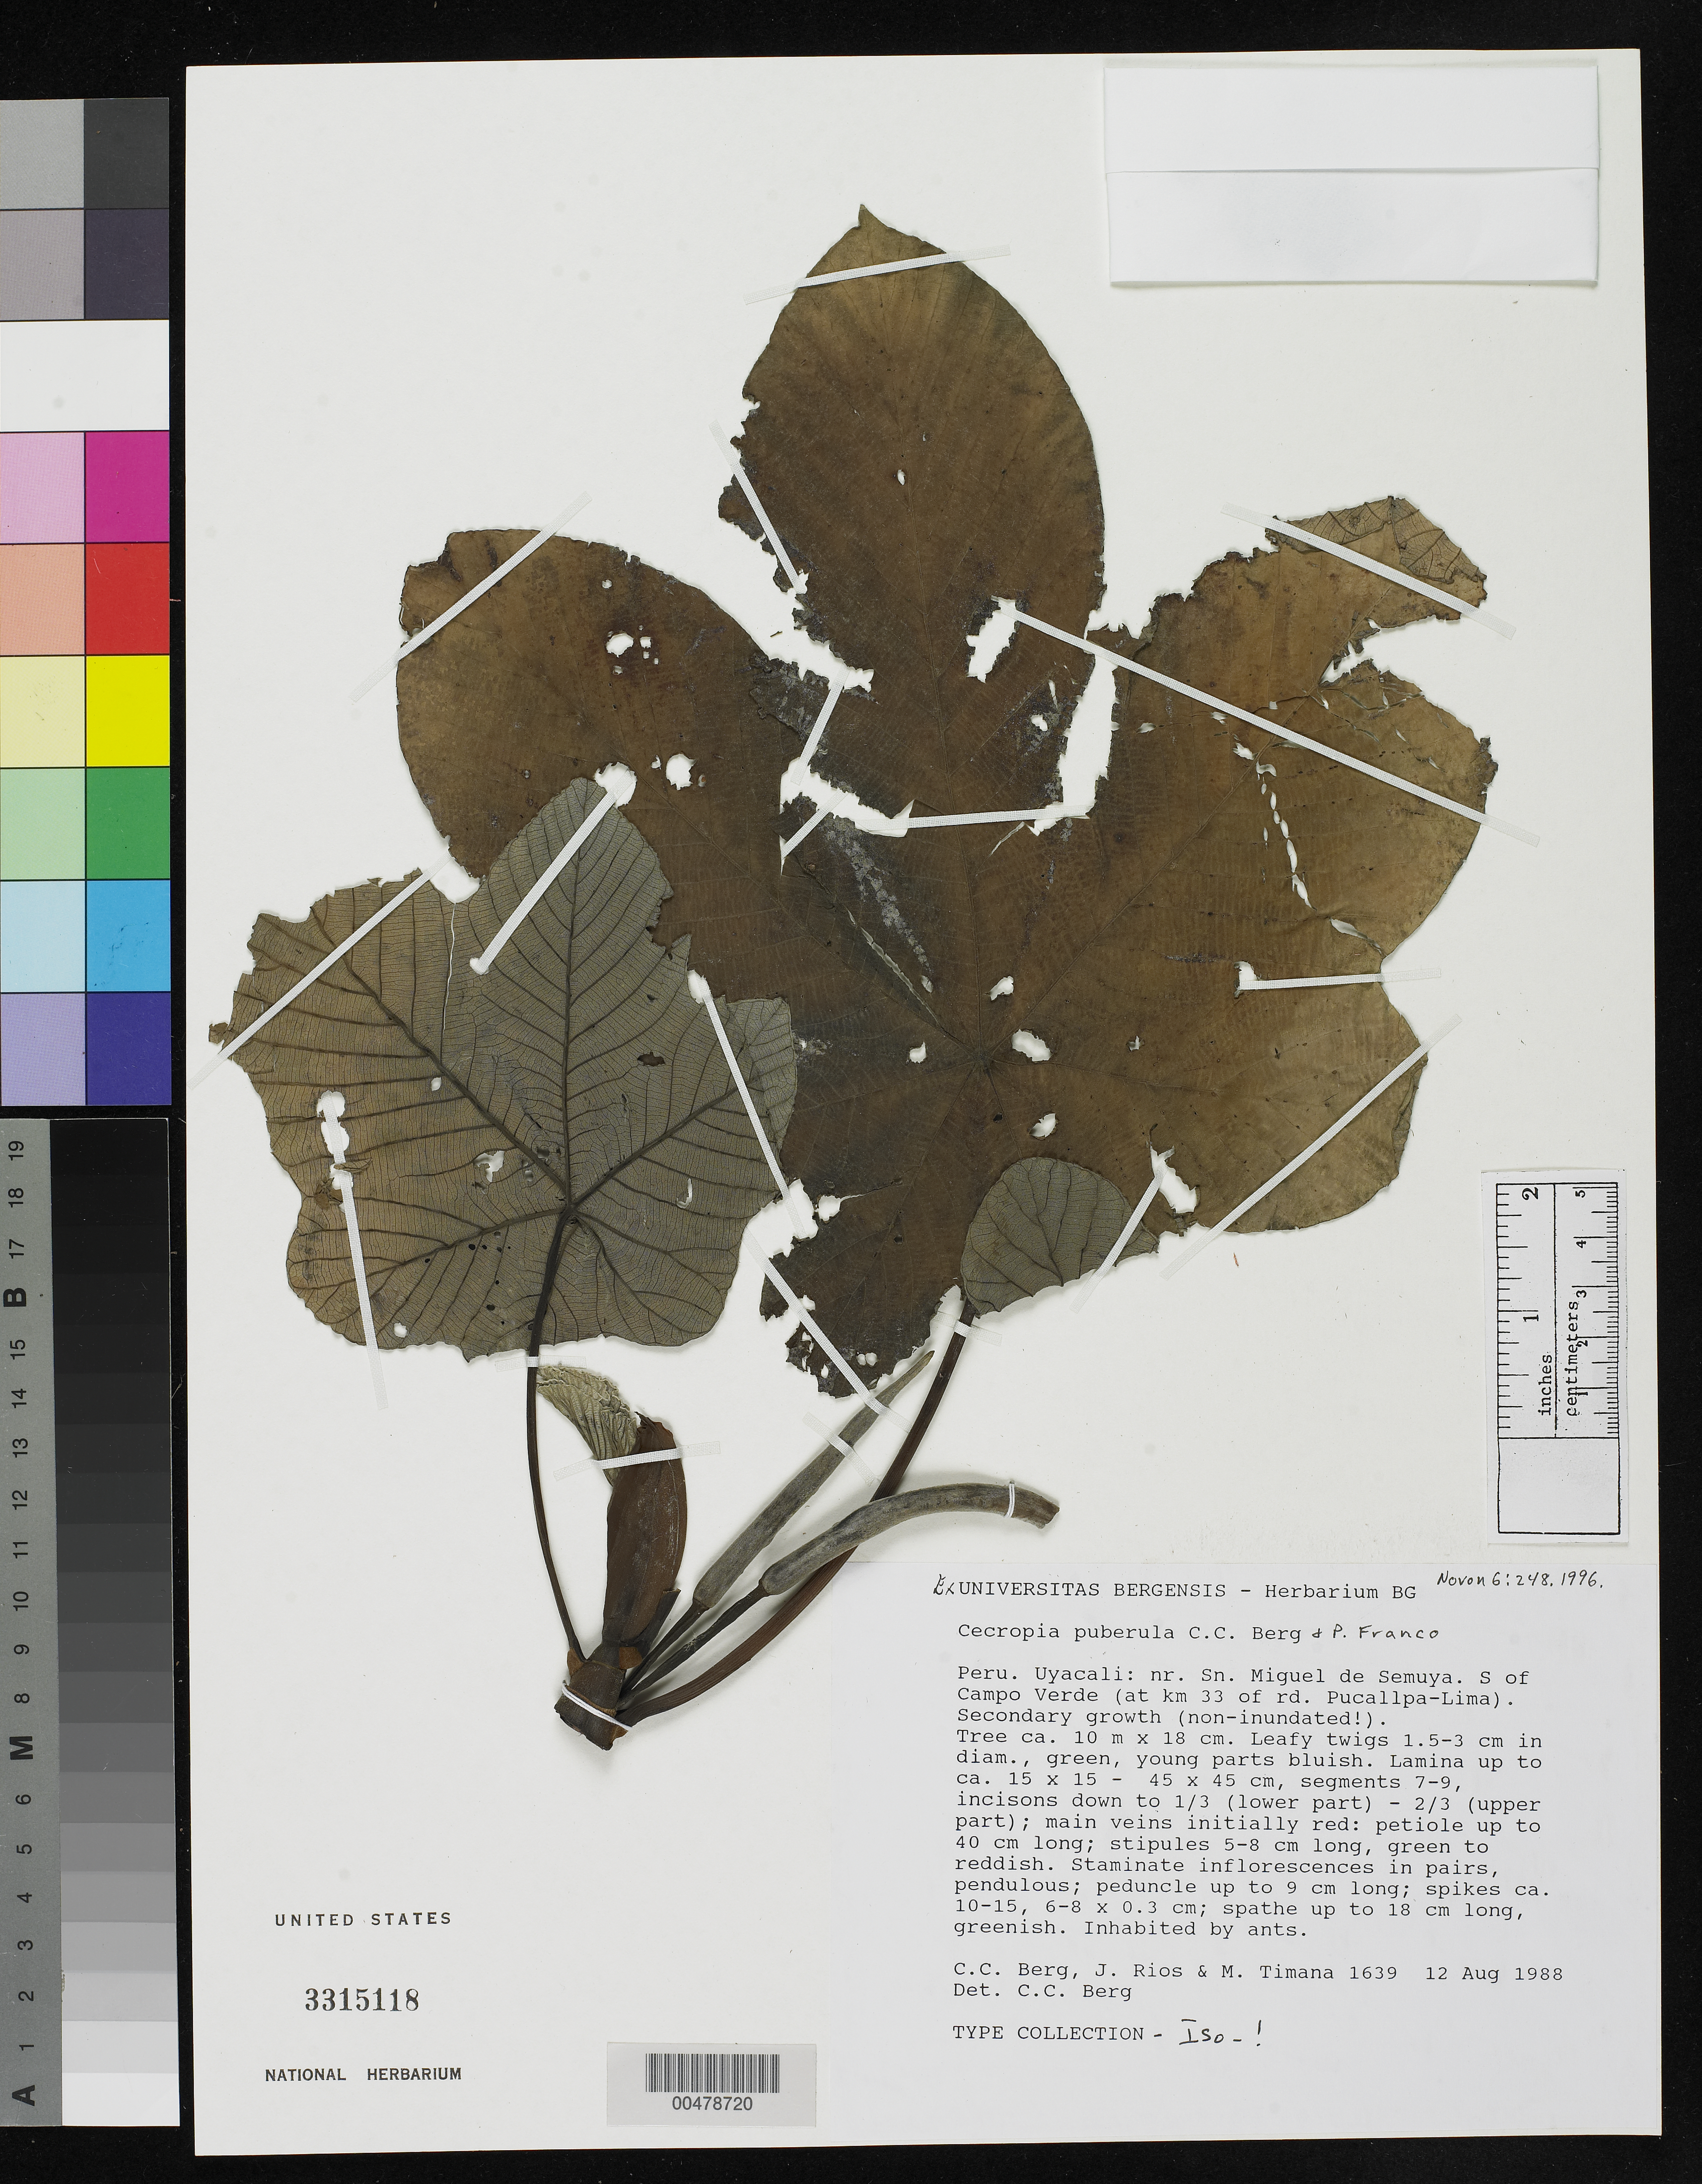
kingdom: Plantae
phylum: Tracheophyta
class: Magnoliopsida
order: Rosales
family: Urticaceae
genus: Cecropia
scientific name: Cecropia puberula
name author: C.C. Berg & P. Franco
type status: Isotype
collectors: C. C. Berg, J. Rios & M. E. Timaná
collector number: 1639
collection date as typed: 12 Aug 1988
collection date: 1988-08-12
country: Peru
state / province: Ucayali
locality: Near San Miguel de Semuya, S of Campoverde, at km 33 of road Pucallpa-Lima.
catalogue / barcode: US 3315118